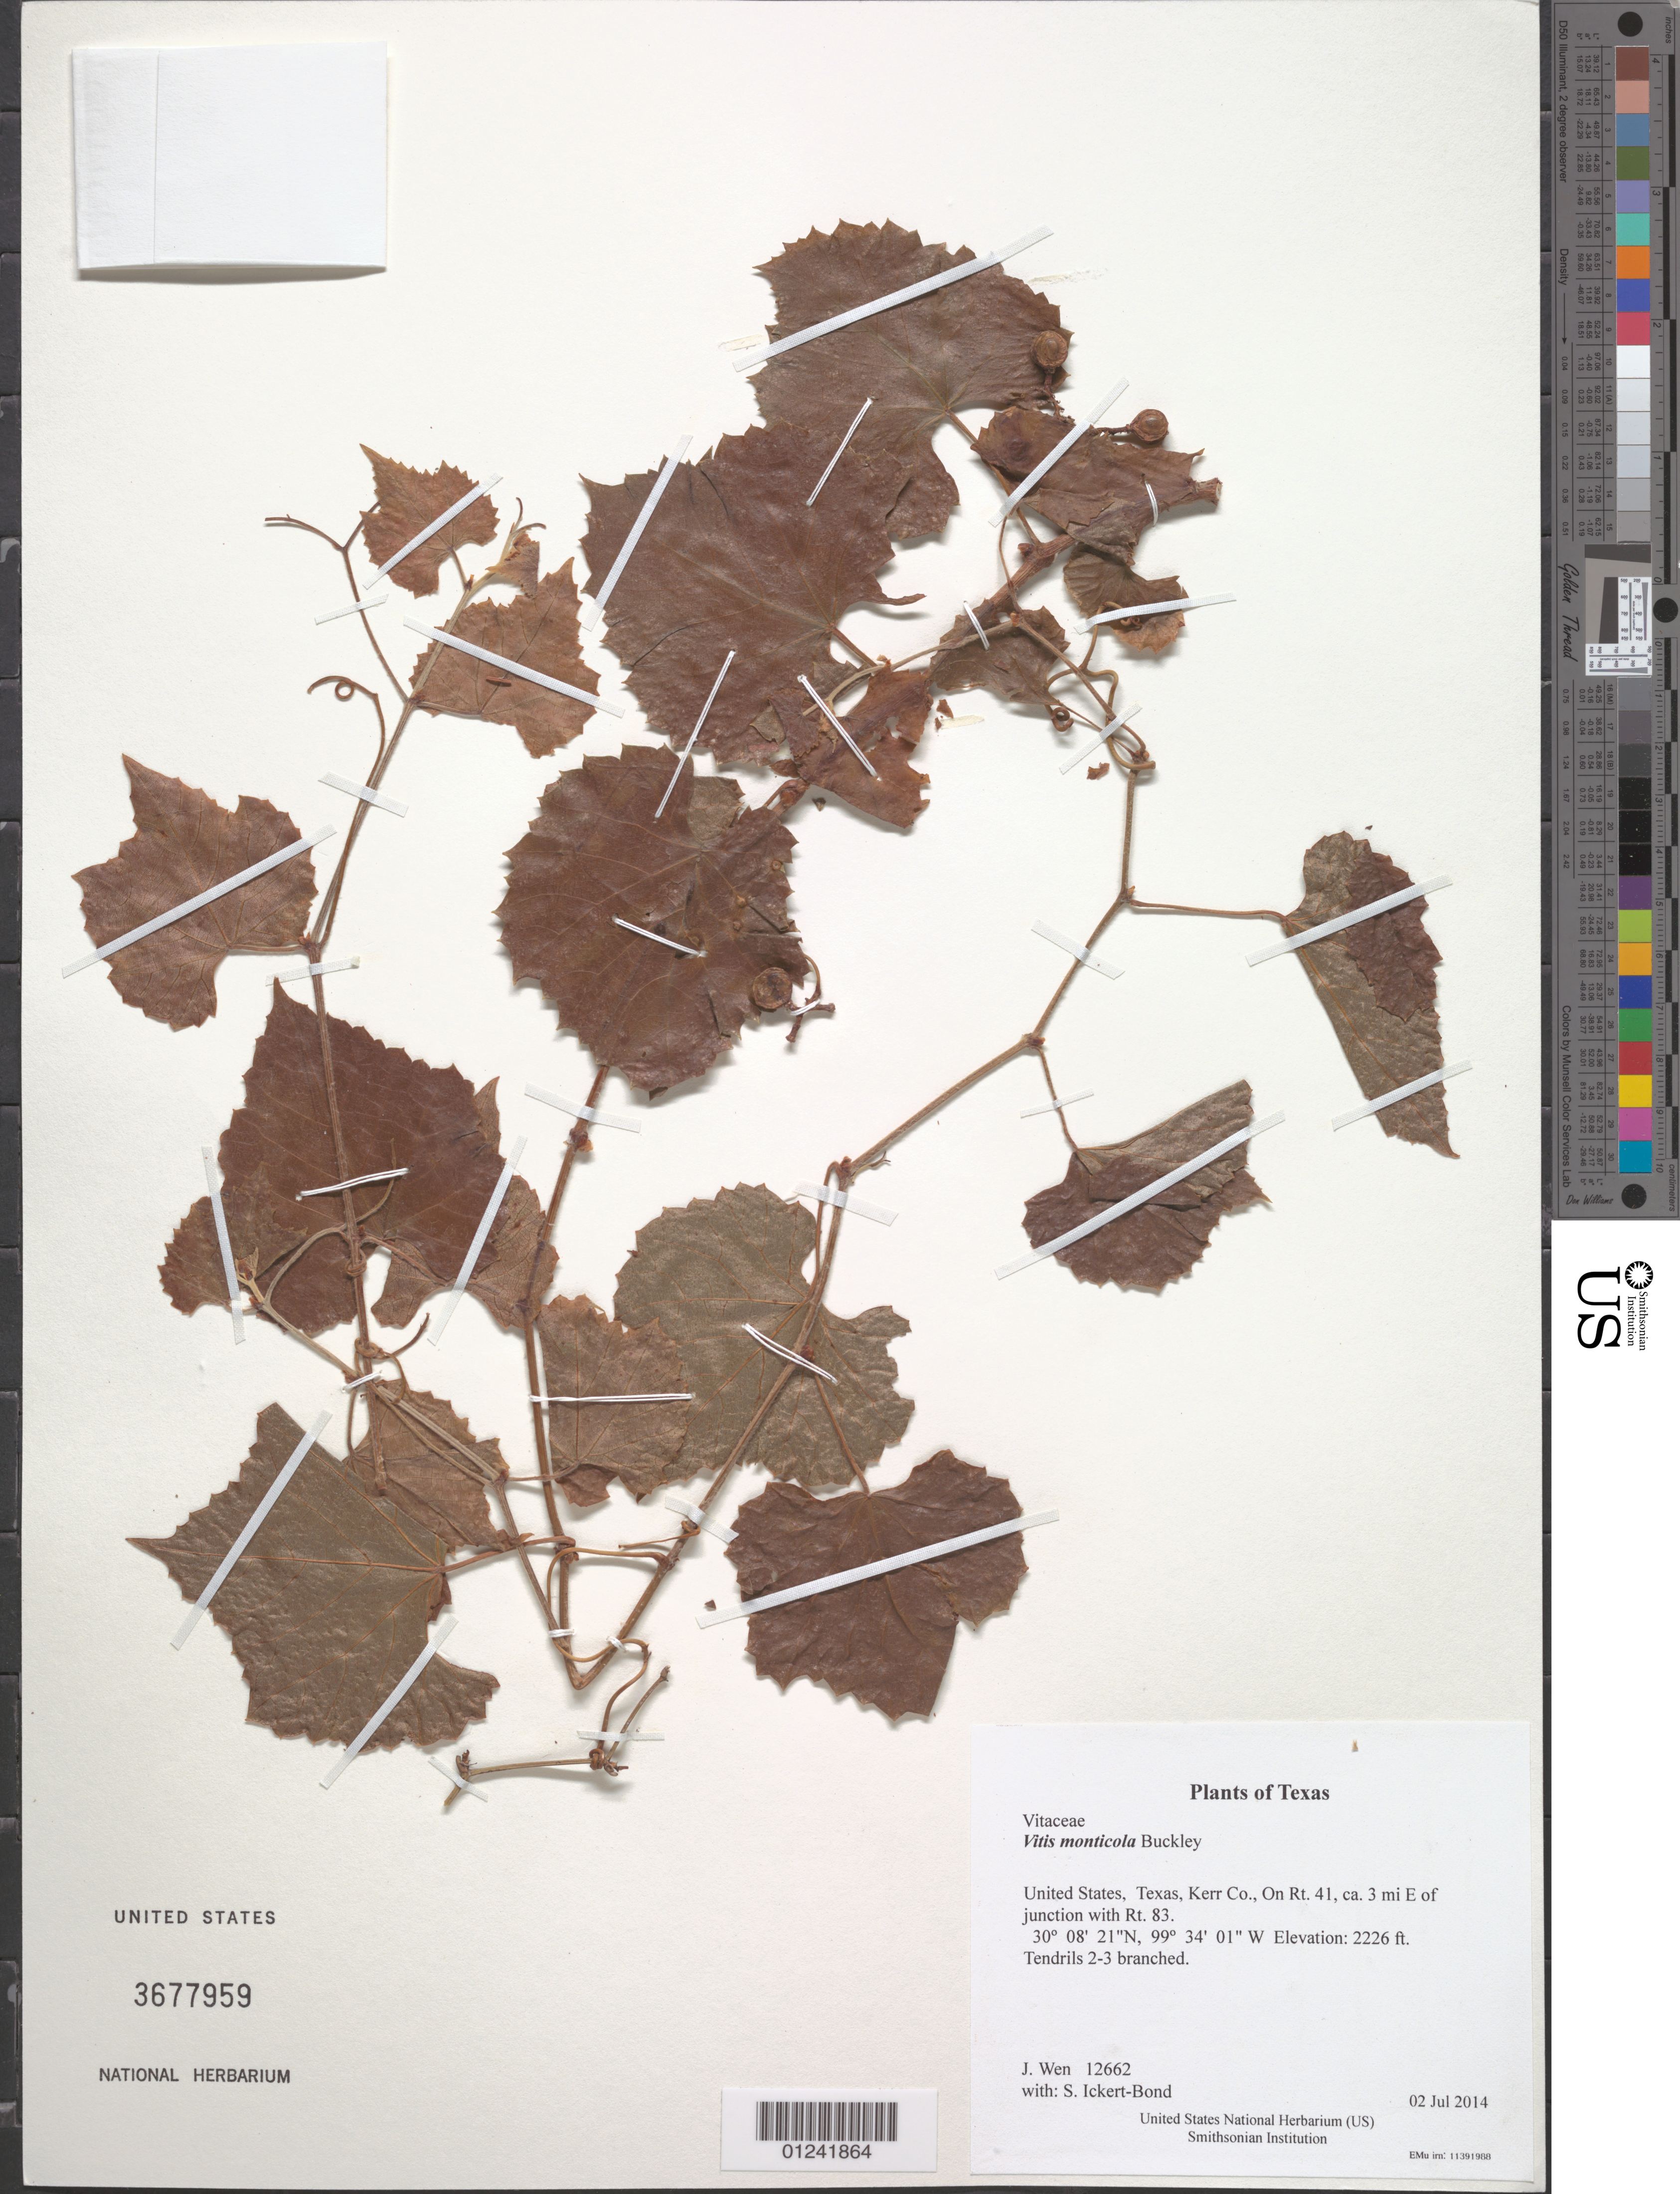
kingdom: Plantae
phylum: Tracheophyta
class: Magnoliopsida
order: Vitales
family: Vitaceae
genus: Vitis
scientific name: Vitis monticola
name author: Buckley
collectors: J. Wen & S. Ickert-Bond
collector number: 12662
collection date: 2014-07-02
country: United States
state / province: Texas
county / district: Kerr Co.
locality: On Rt. 41, ca. 3 mi E of junction with Rt. 83.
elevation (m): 678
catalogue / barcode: US 3677959